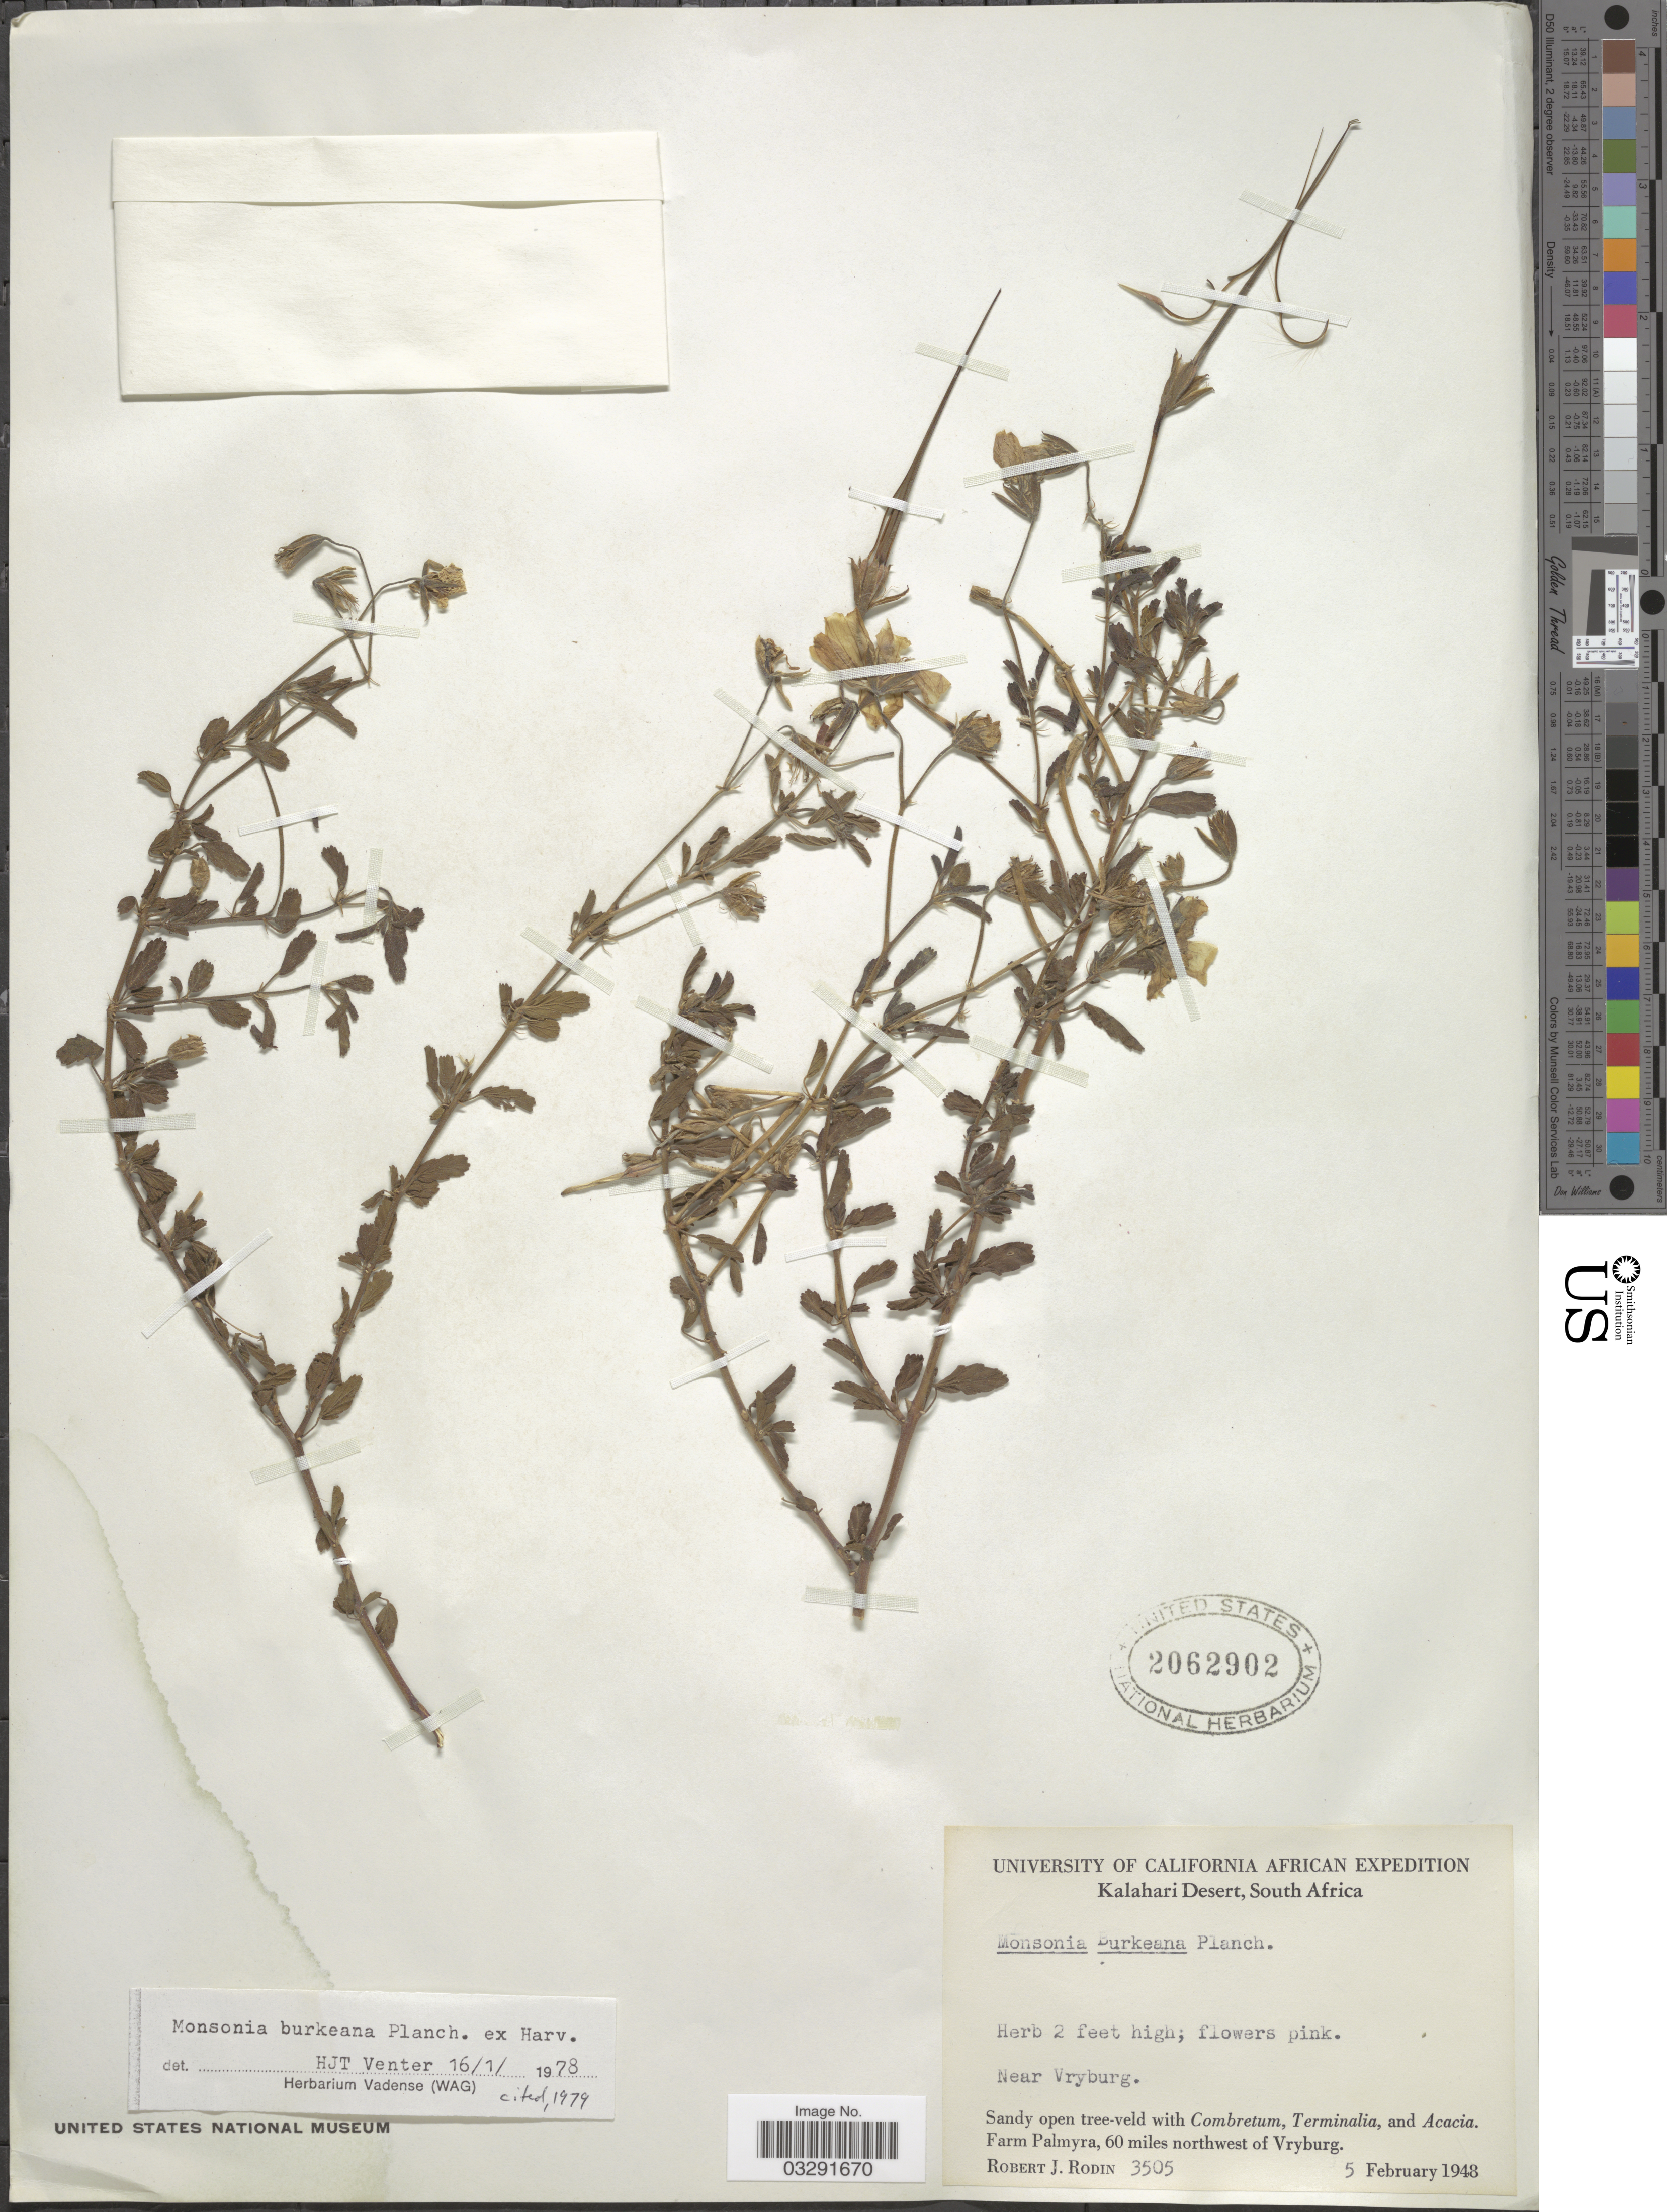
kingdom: Plantae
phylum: Tracheophyta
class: Magnoliopsida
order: Geraniales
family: Geraniaceae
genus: Monsonia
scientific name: Monsonia burkeana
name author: Planch. ex Harv.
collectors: R. J. Rodin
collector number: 3505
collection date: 1948-02-05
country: South Africa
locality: Kalahari Desert. Near Vryburg. Farm Palmyra, 60 miles northwest of Vryburg.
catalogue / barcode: US 2062902